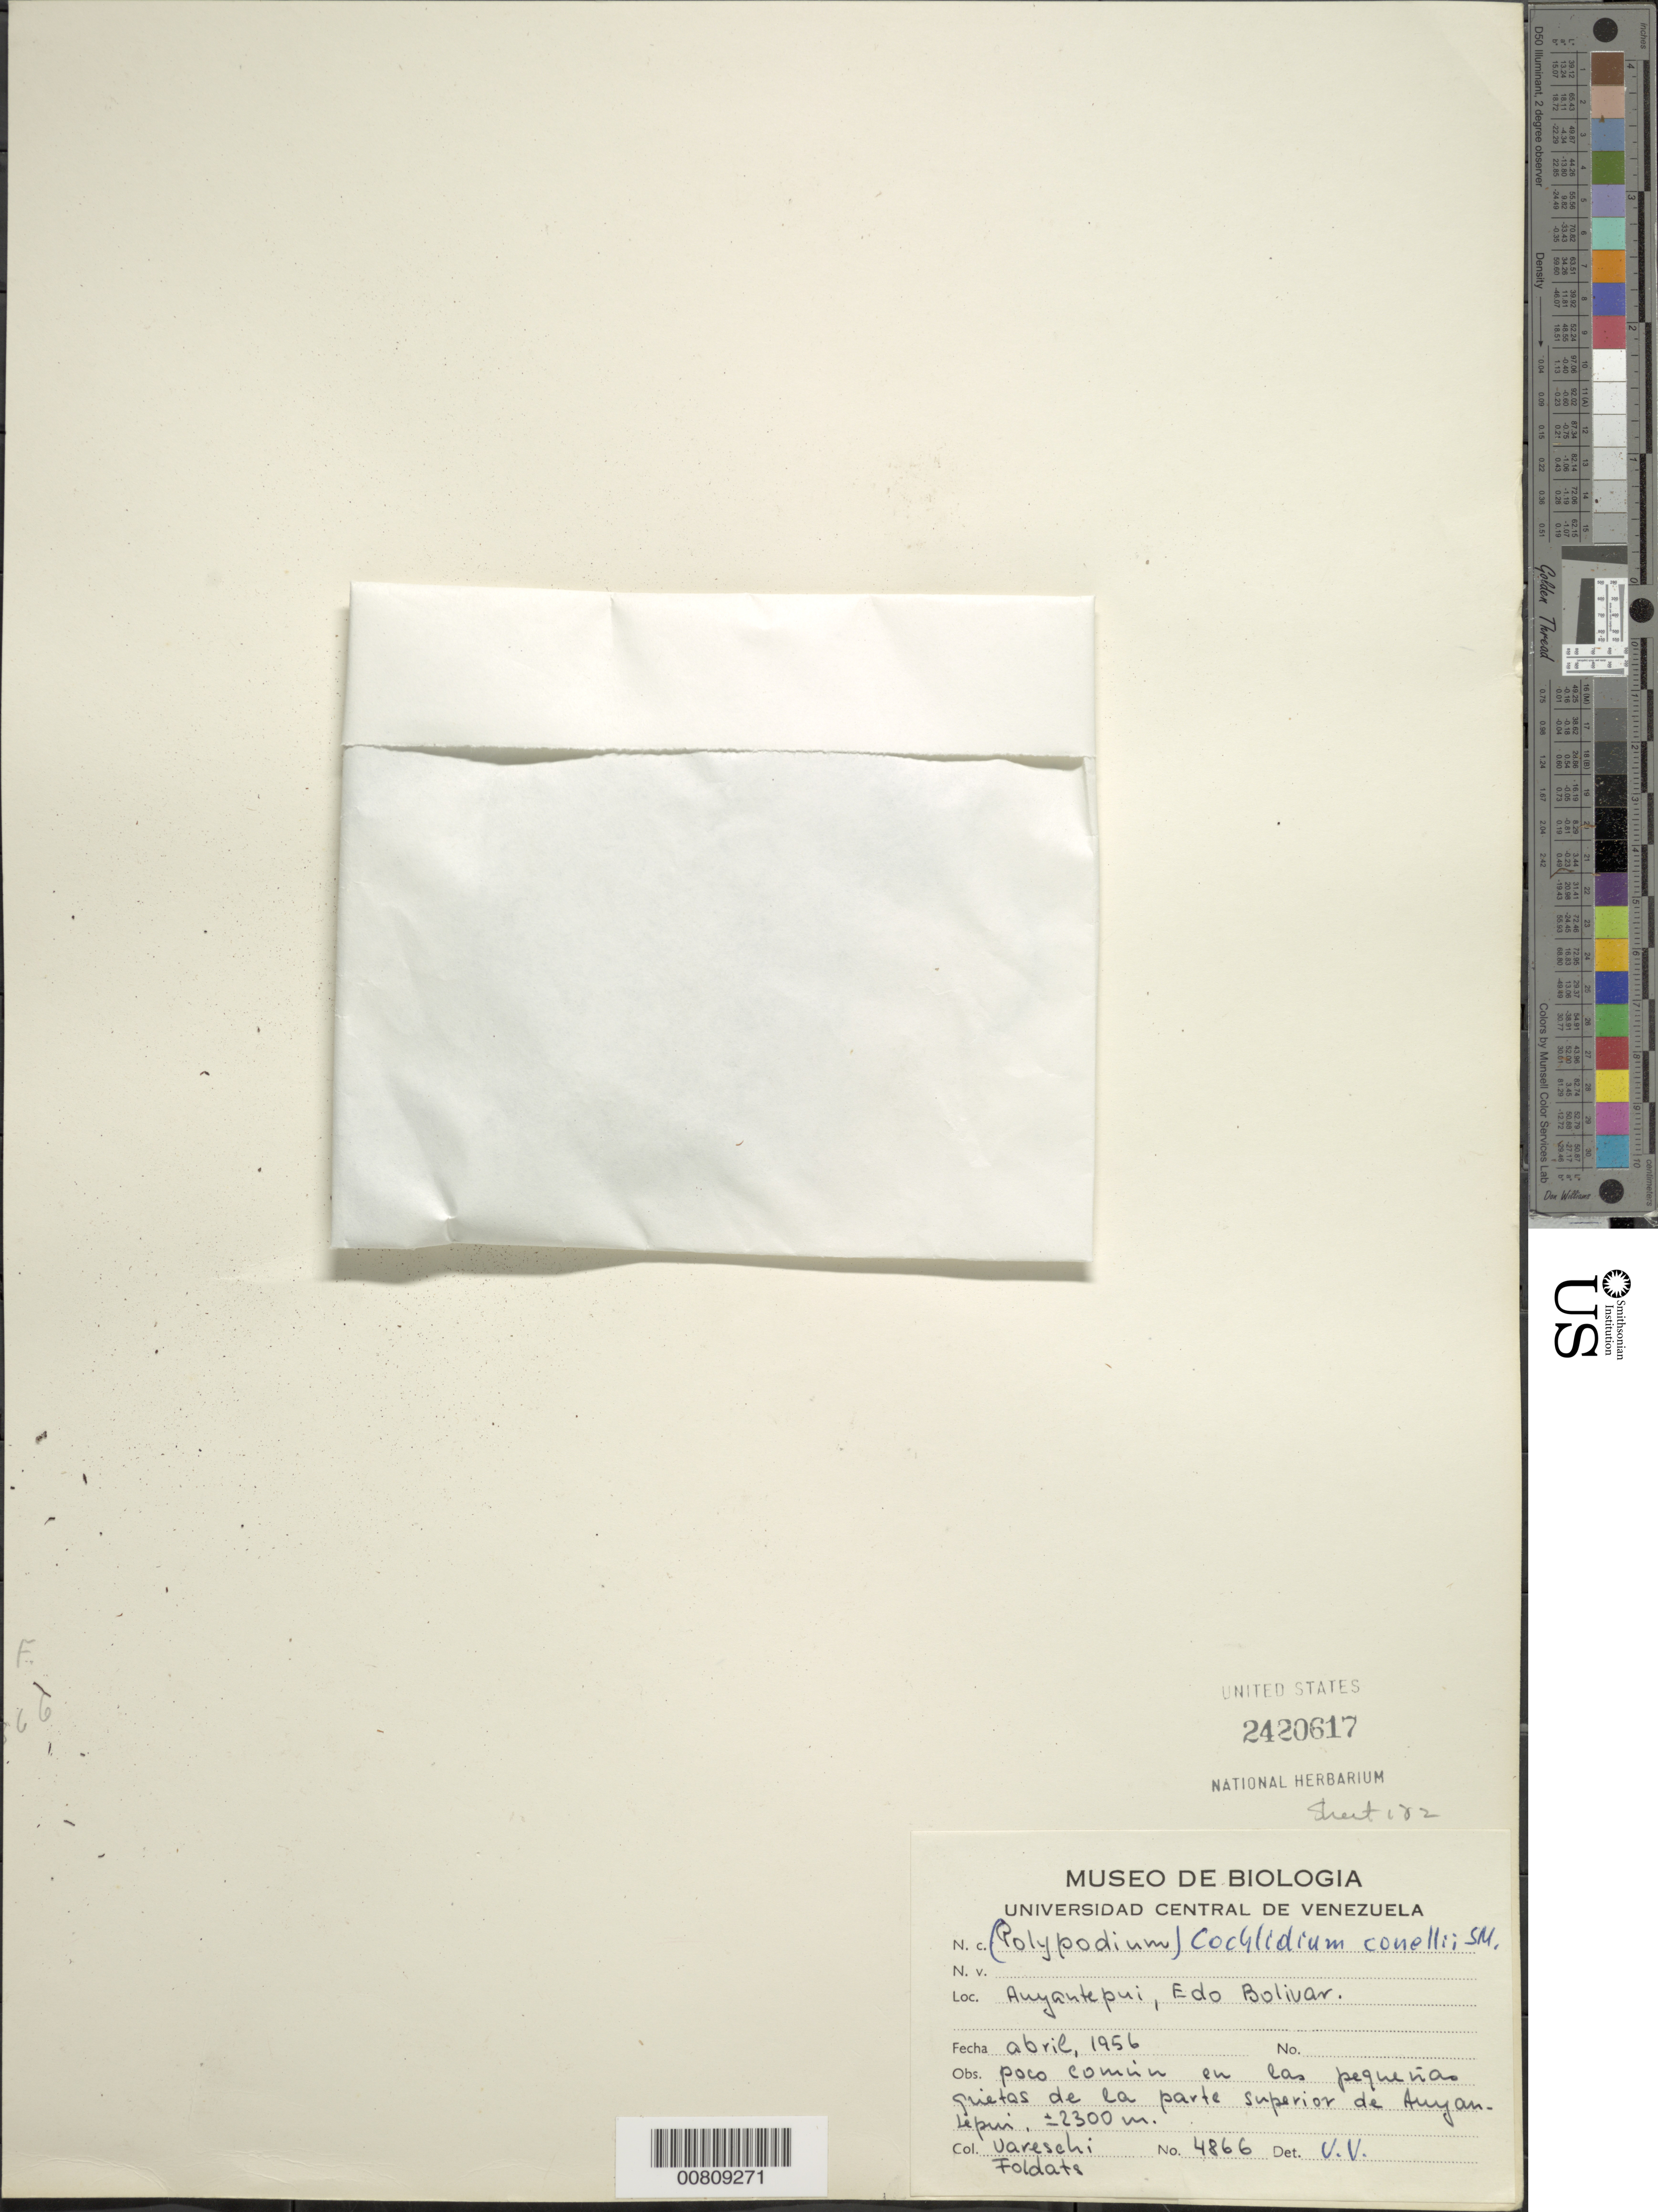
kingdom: Plantae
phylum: Tracheophyta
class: Polypodiopsida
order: Polypodiales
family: Polypodiaceae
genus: Cochlidium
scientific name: Cochlidium connellii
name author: (Baker) A.C. Sm.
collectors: V. Vareschi & E. Foldats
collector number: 4866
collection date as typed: Apr-56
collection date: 1956-04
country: Venezuela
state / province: Bolívar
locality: Auyan-tepuí, parte superíor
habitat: En las pequenas grietas de la parte superior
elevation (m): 2300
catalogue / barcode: US 2420617